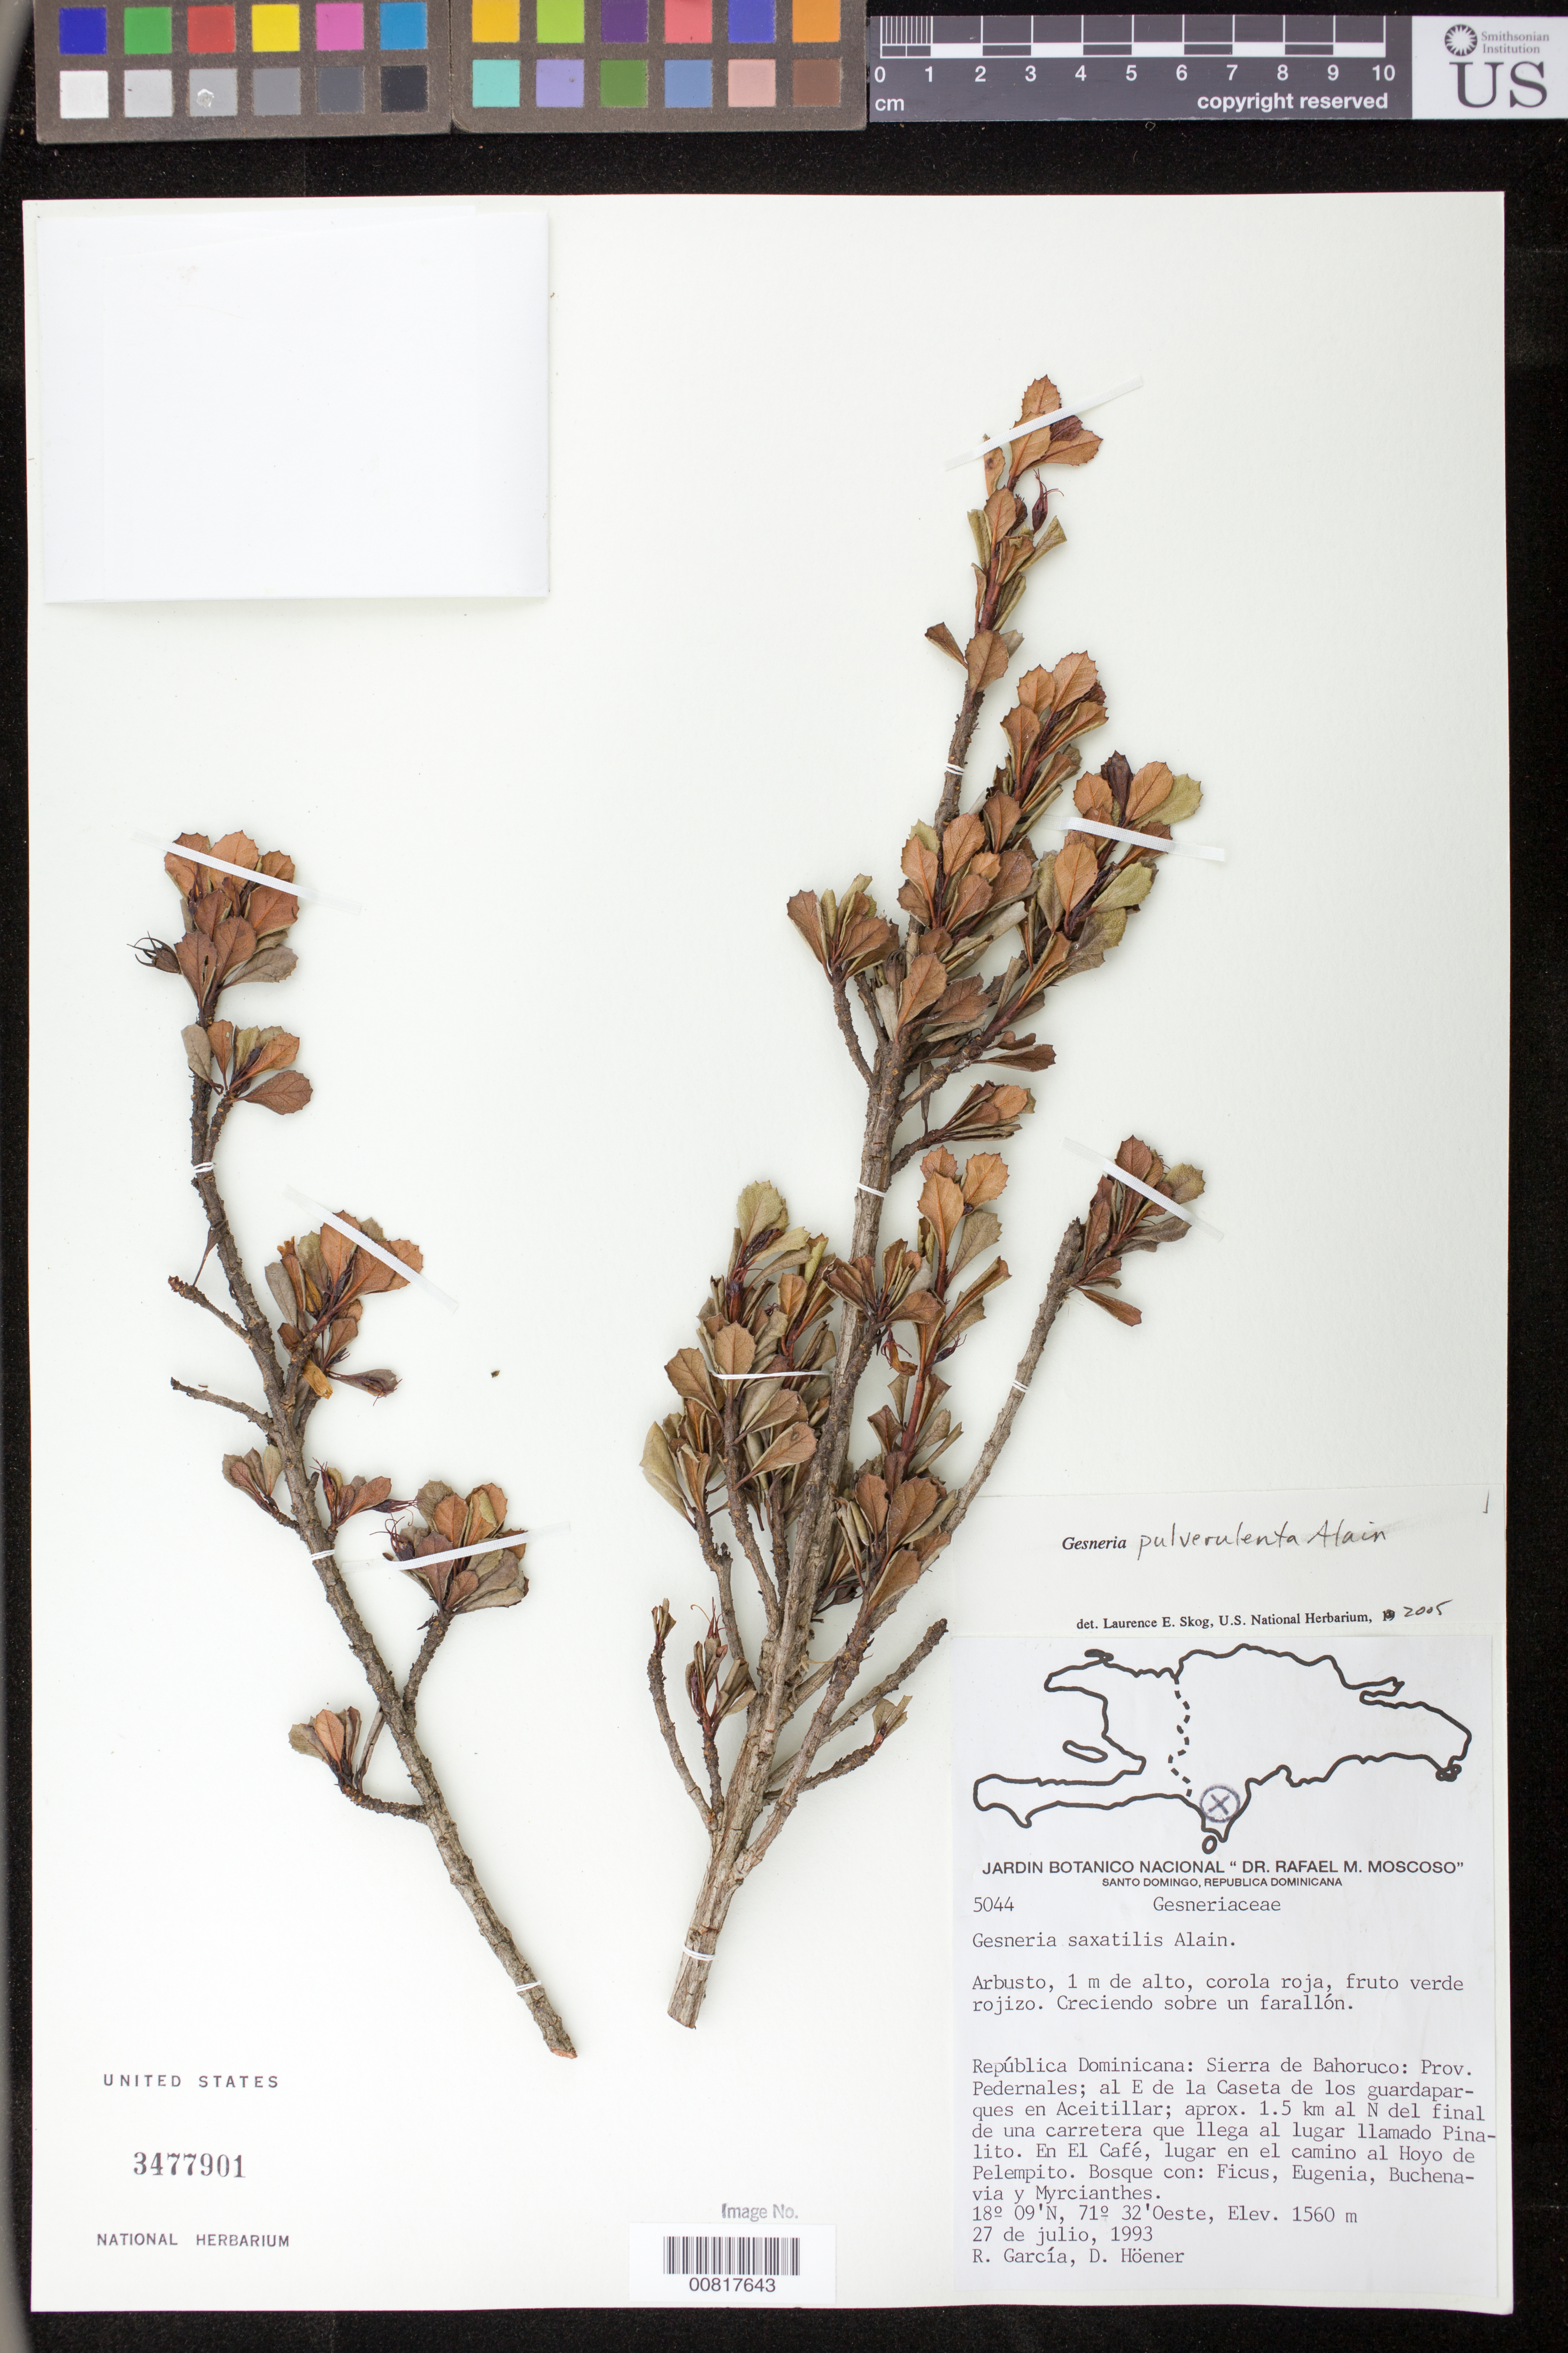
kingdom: Plantae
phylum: Tracheophyta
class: Magnoliopsida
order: Lamiales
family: Gesneriaceae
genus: Gesneria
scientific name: Gesneria pulverulenta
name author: Alain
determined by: Skog, Laurence E.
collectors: R. García & D. Höener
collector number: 5044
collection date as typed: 27 Jul 1993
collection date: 1993-07-27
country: Dominican Republic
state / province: Pedernales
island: Hispaniola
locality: República Dominicana: Sierra de Bahoruco: Prov. Pedernales; al E de la Caseta de los guardaparques en Aceitillar; aprox. 1.5 km al N del final de una carretera que llega al lugar llamado Pinalito. En El Café, lugar en el camino al Hoyo de Pelempito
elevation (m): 1560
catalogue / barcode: US 3477901